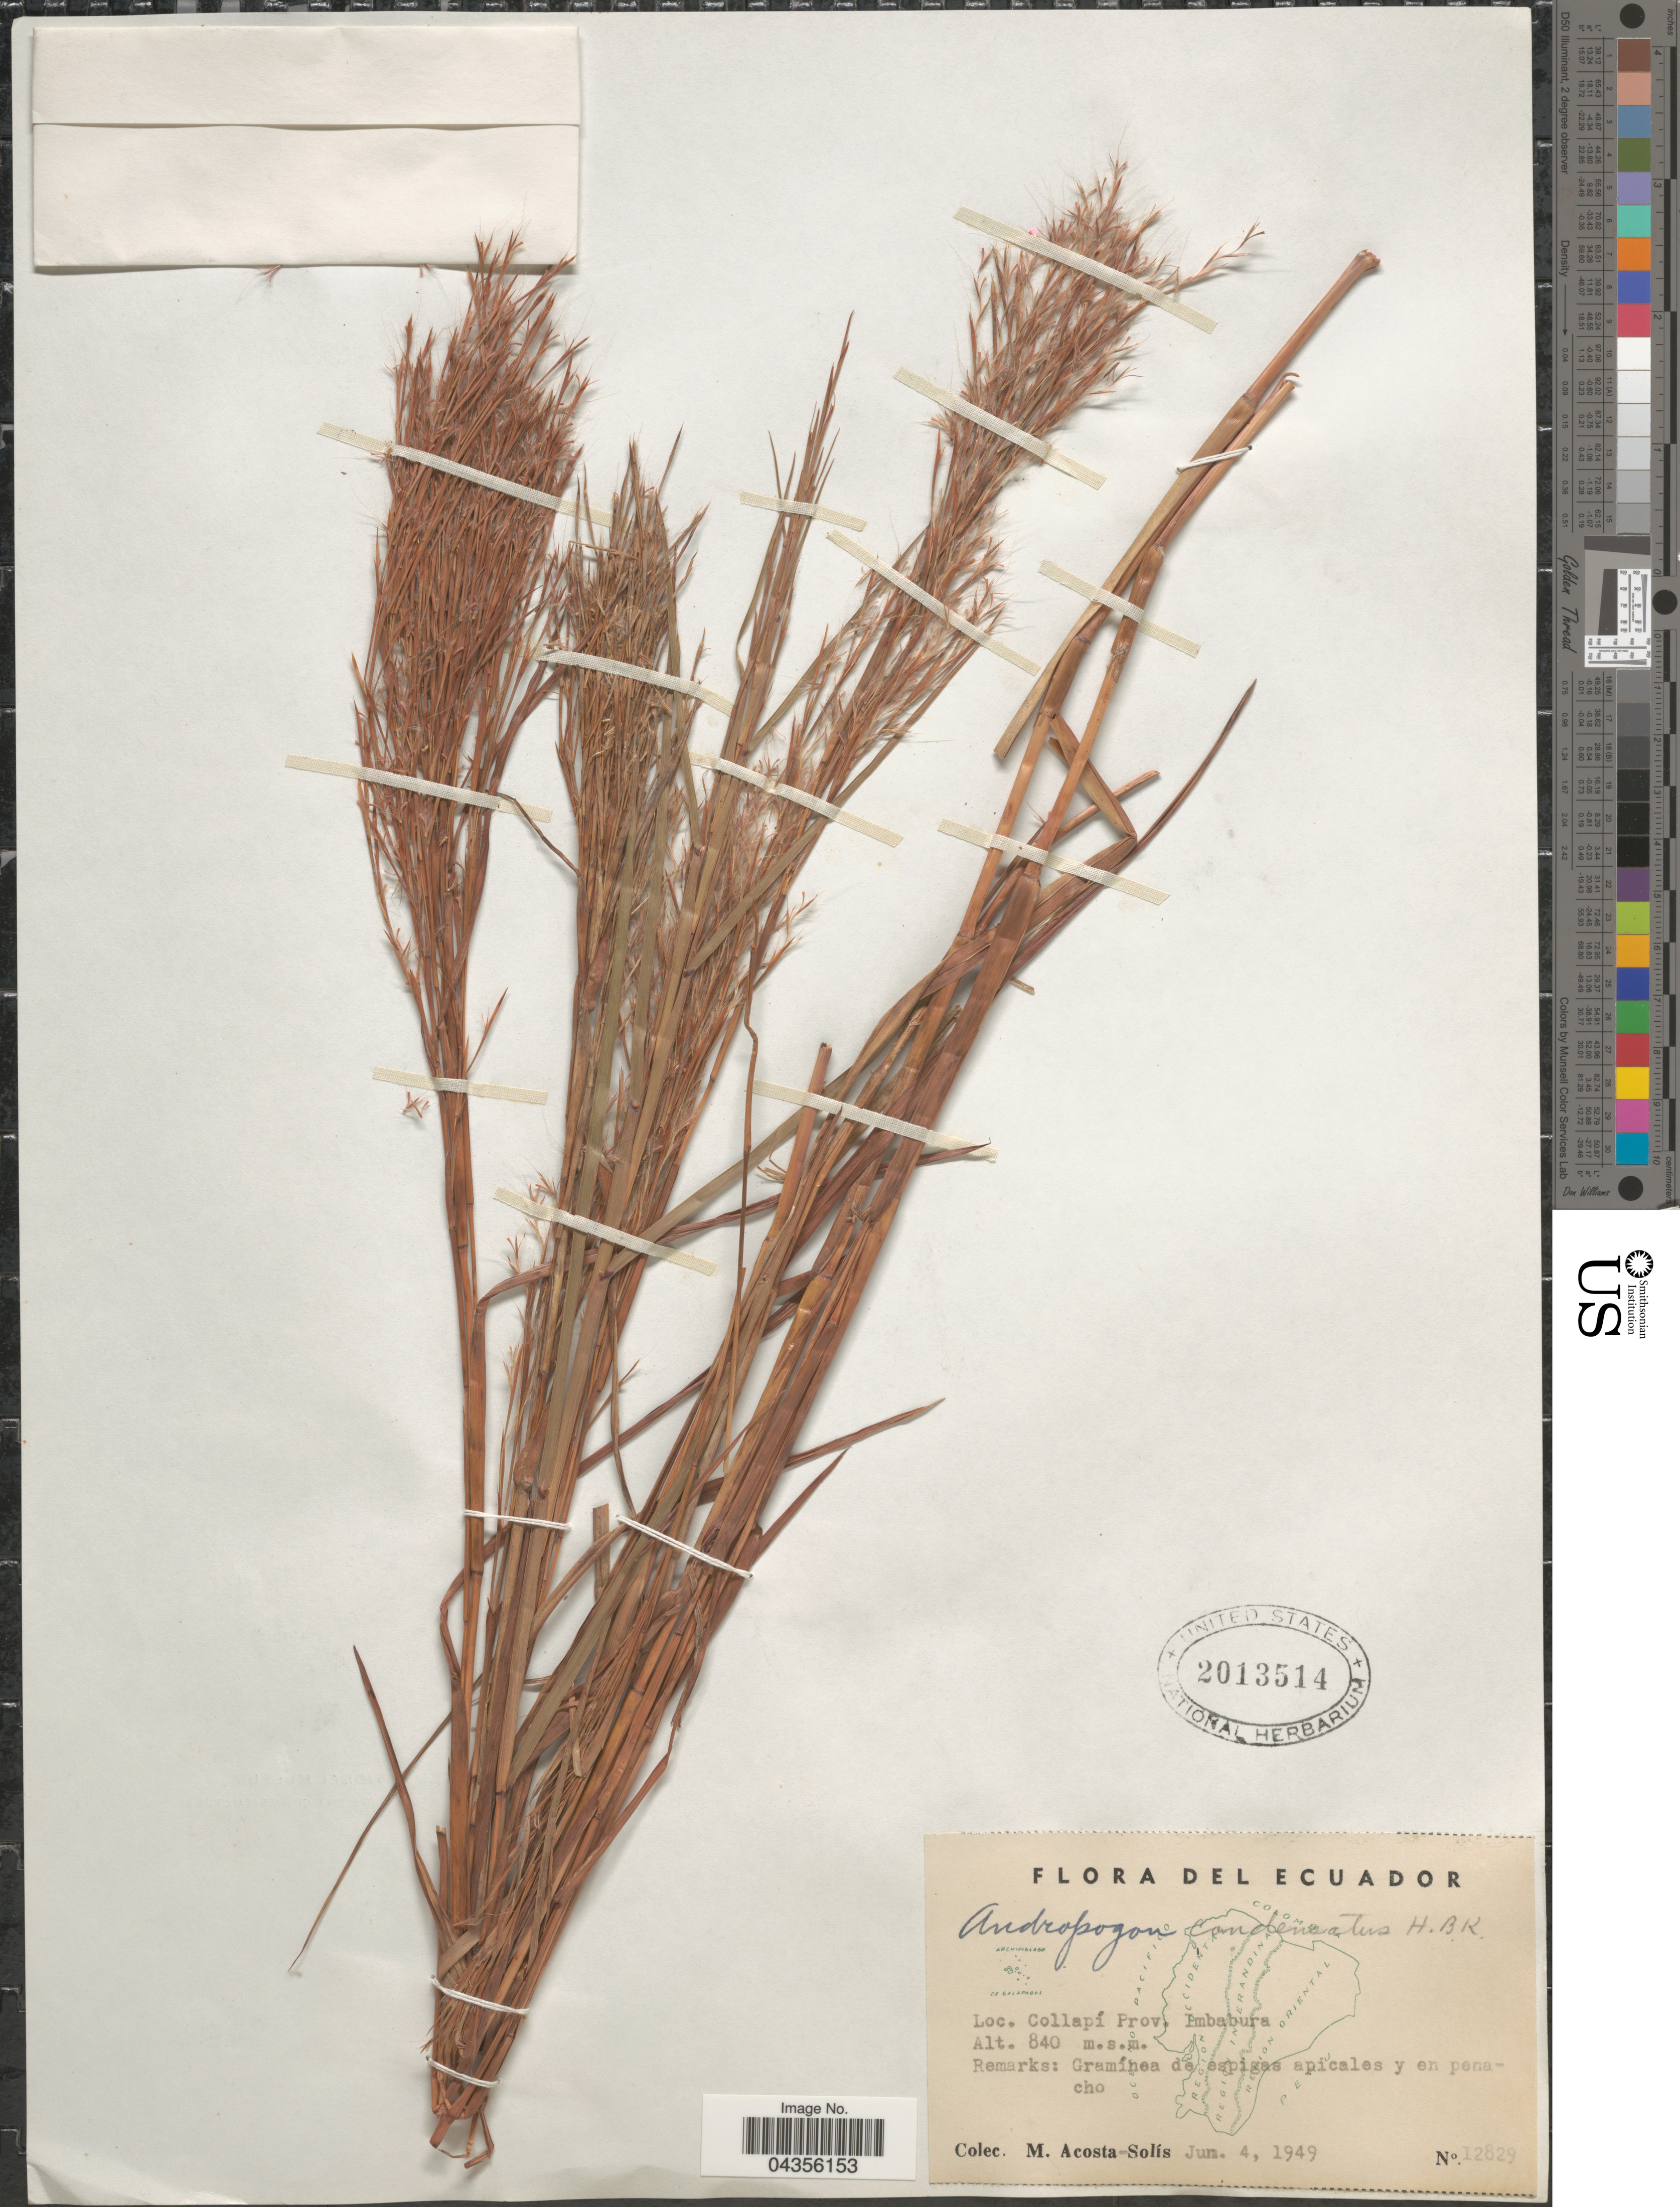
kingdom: Plantae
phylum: Tracheophyta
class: Liliopsida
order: Poales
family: Poaceae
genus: Schizachyrium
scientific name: Schizachyrium condensatum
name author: (Kunth) Nees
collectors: M. Acosta Solis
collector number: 12829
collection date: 1949-06-04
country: Ecuador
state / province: Imbabura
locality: Collapí.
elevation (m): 840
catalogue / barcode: US 2013514